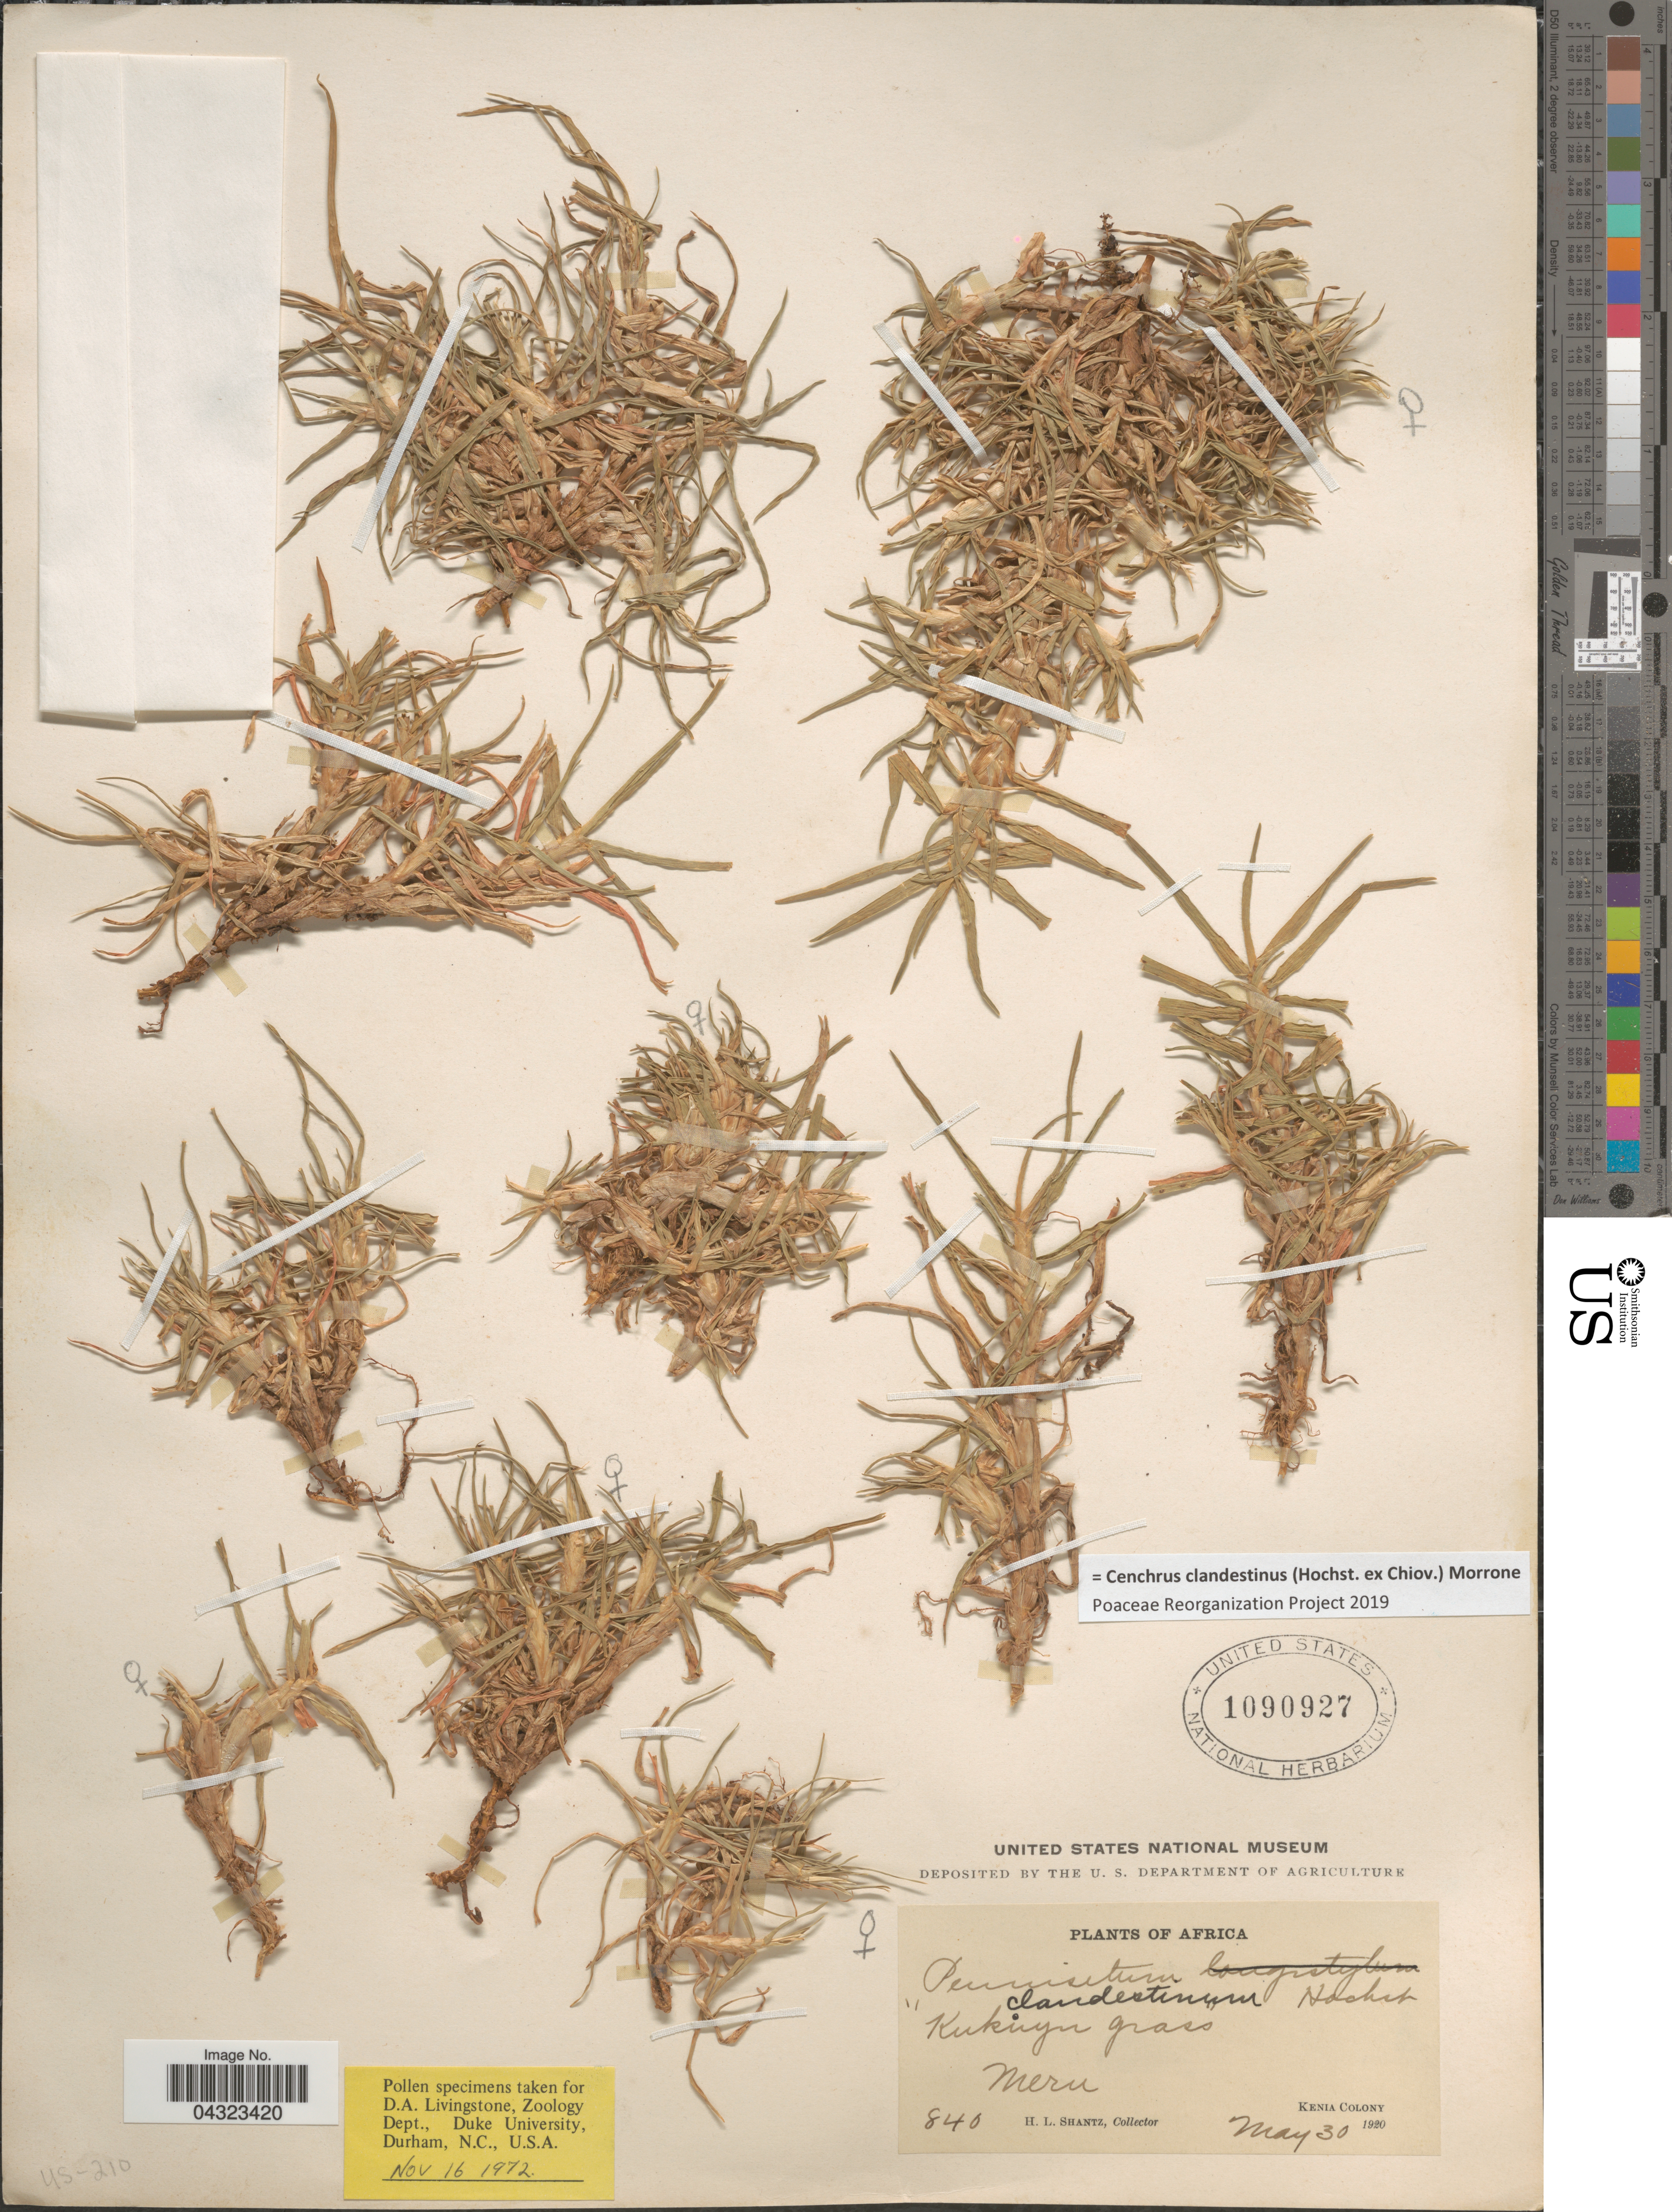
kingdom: Plantae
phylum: Tracheophyta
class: Liliopsida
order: Poales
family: Poaceae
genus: Cenchrus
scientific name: Cenchrus clandestinus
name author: (Hochst. & Chiov.) Morrone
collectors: H. Shantz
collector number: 840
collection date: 1920-05-30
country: Kenya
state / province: Meru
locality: Kenia Colony.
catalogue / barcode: US 1090927